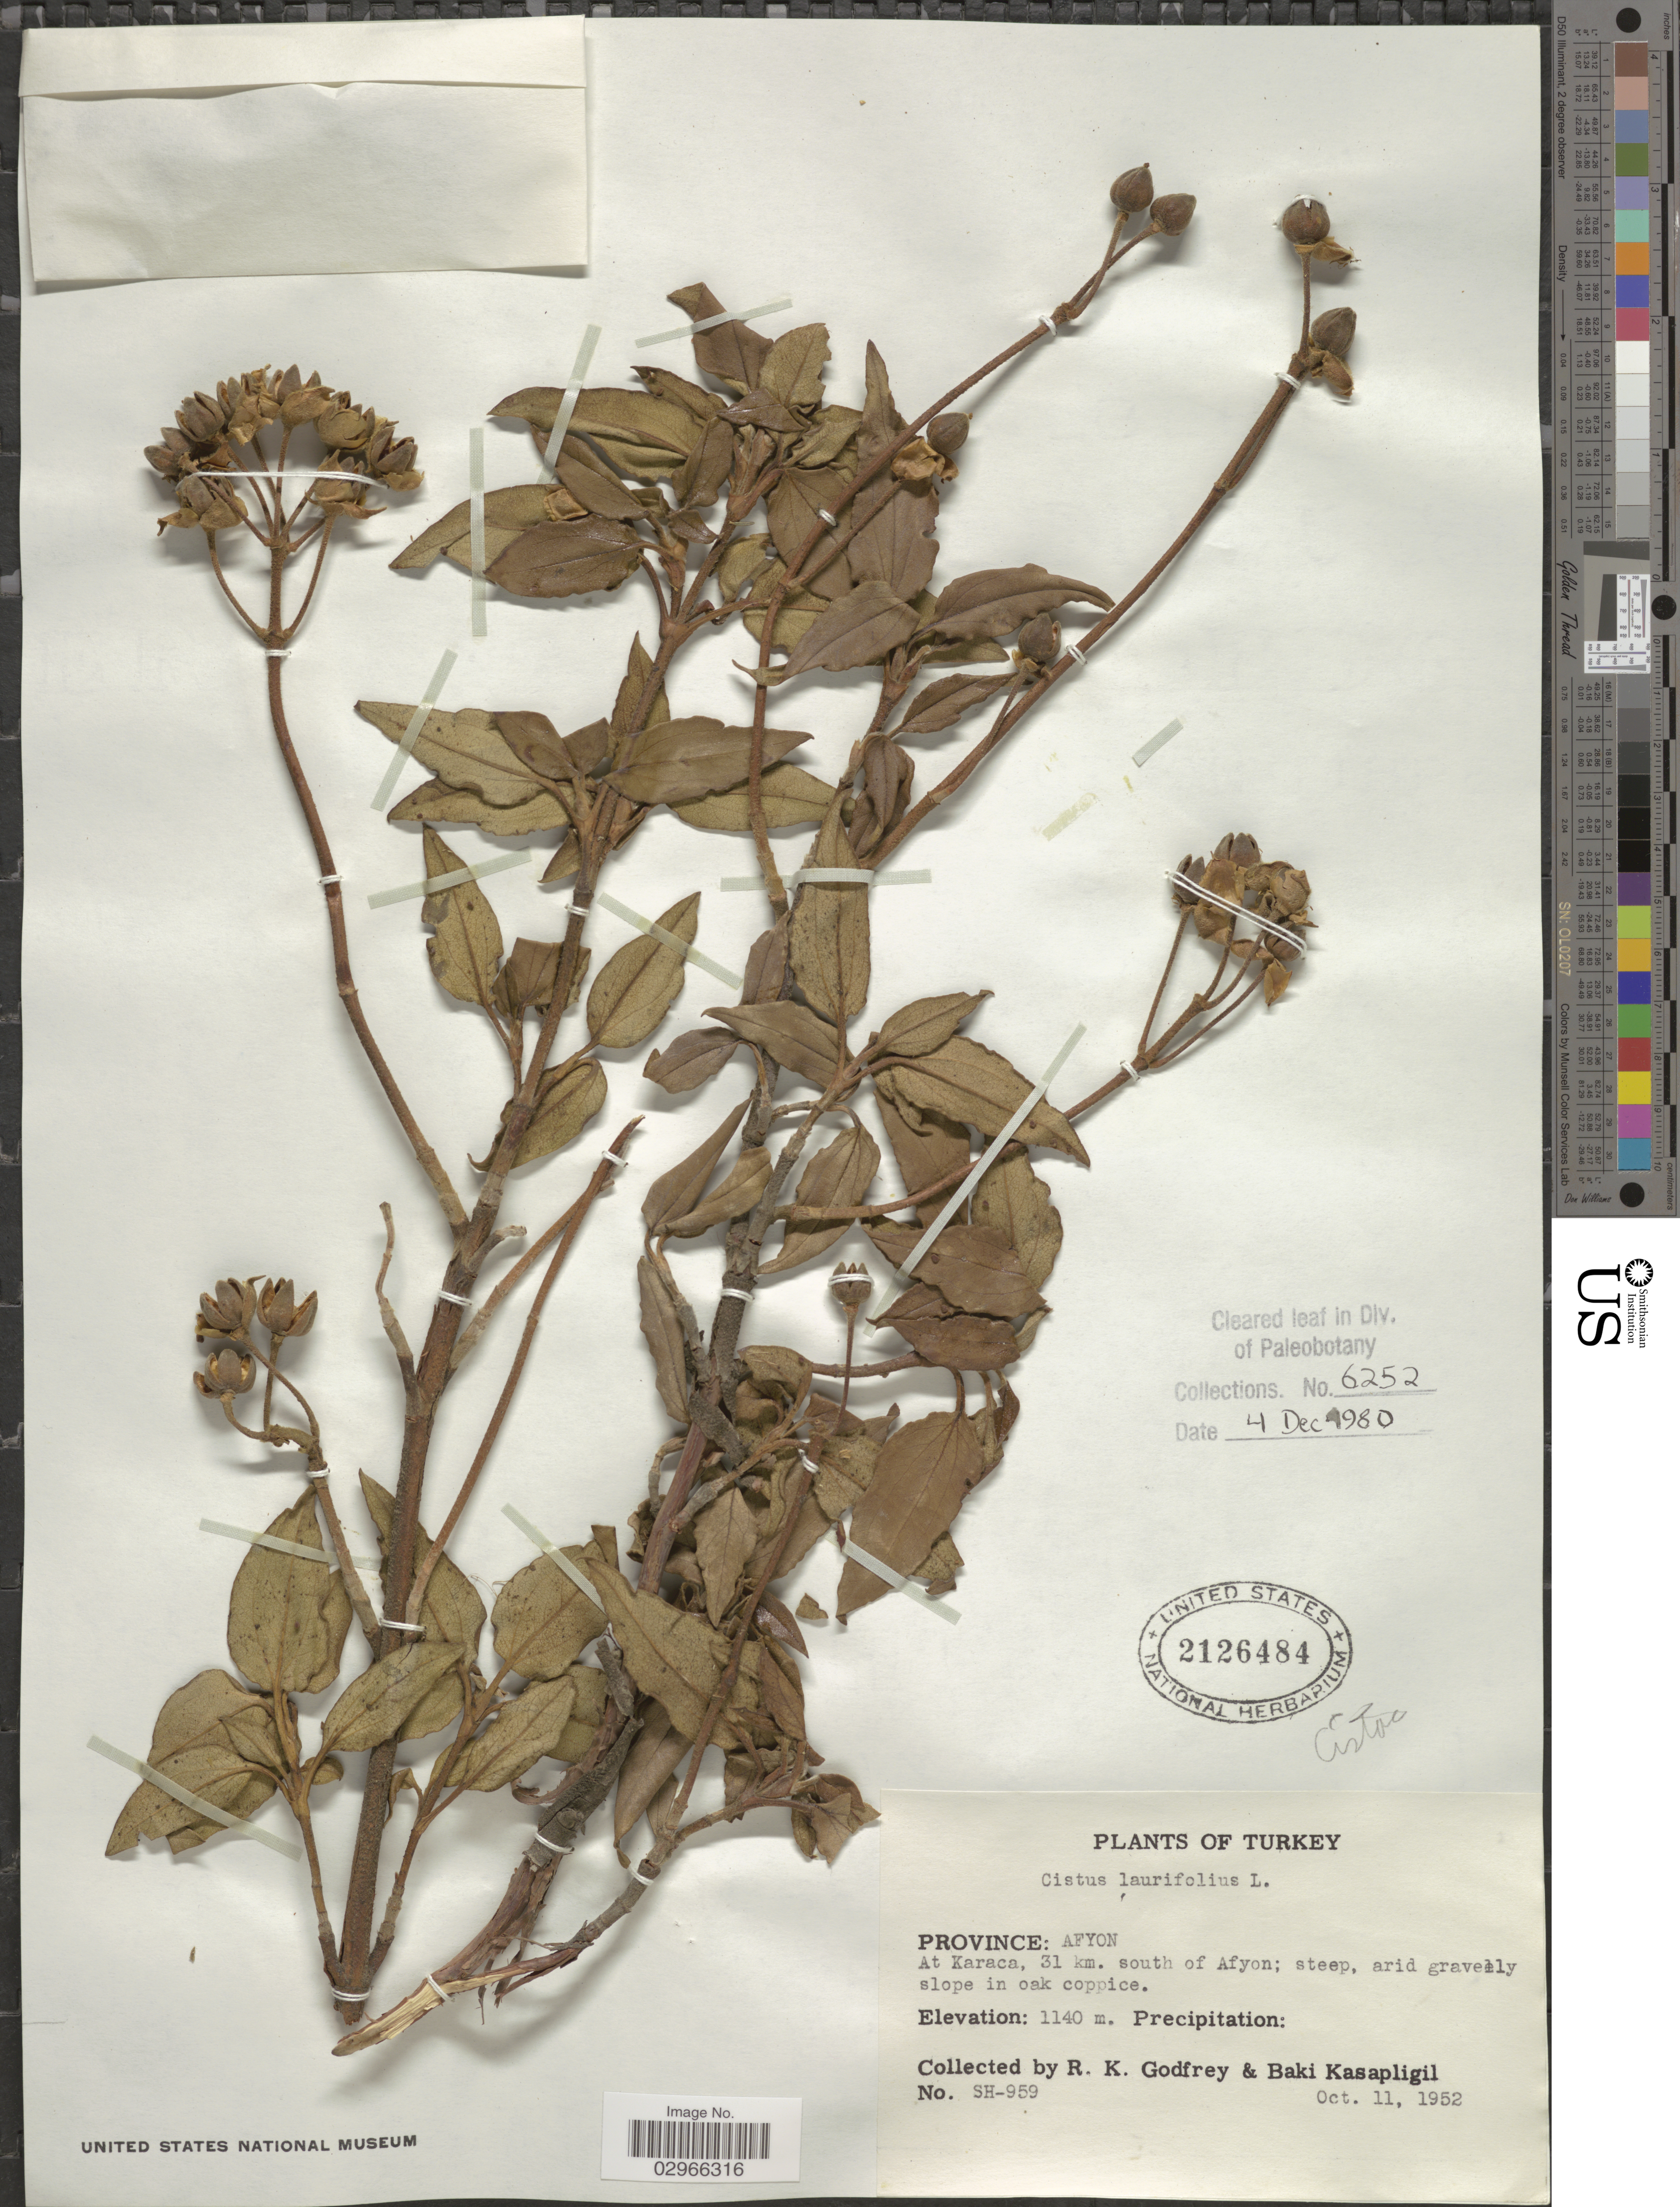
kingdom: Plantae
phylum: Tracheophyta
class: Magnoliopsida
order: Malvales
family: Cistaceae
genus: Cistus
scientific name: Cistus laurifolius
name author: L.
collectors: R. K. Godfrey & B. Kasapligil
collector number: SH-959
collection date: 1952-10-11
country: Turkey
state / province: Afyonkarahisar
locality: Province: Afyon. At Karaca, 31 km. south of Afyon.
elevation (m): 1140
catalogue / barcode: US 2126484